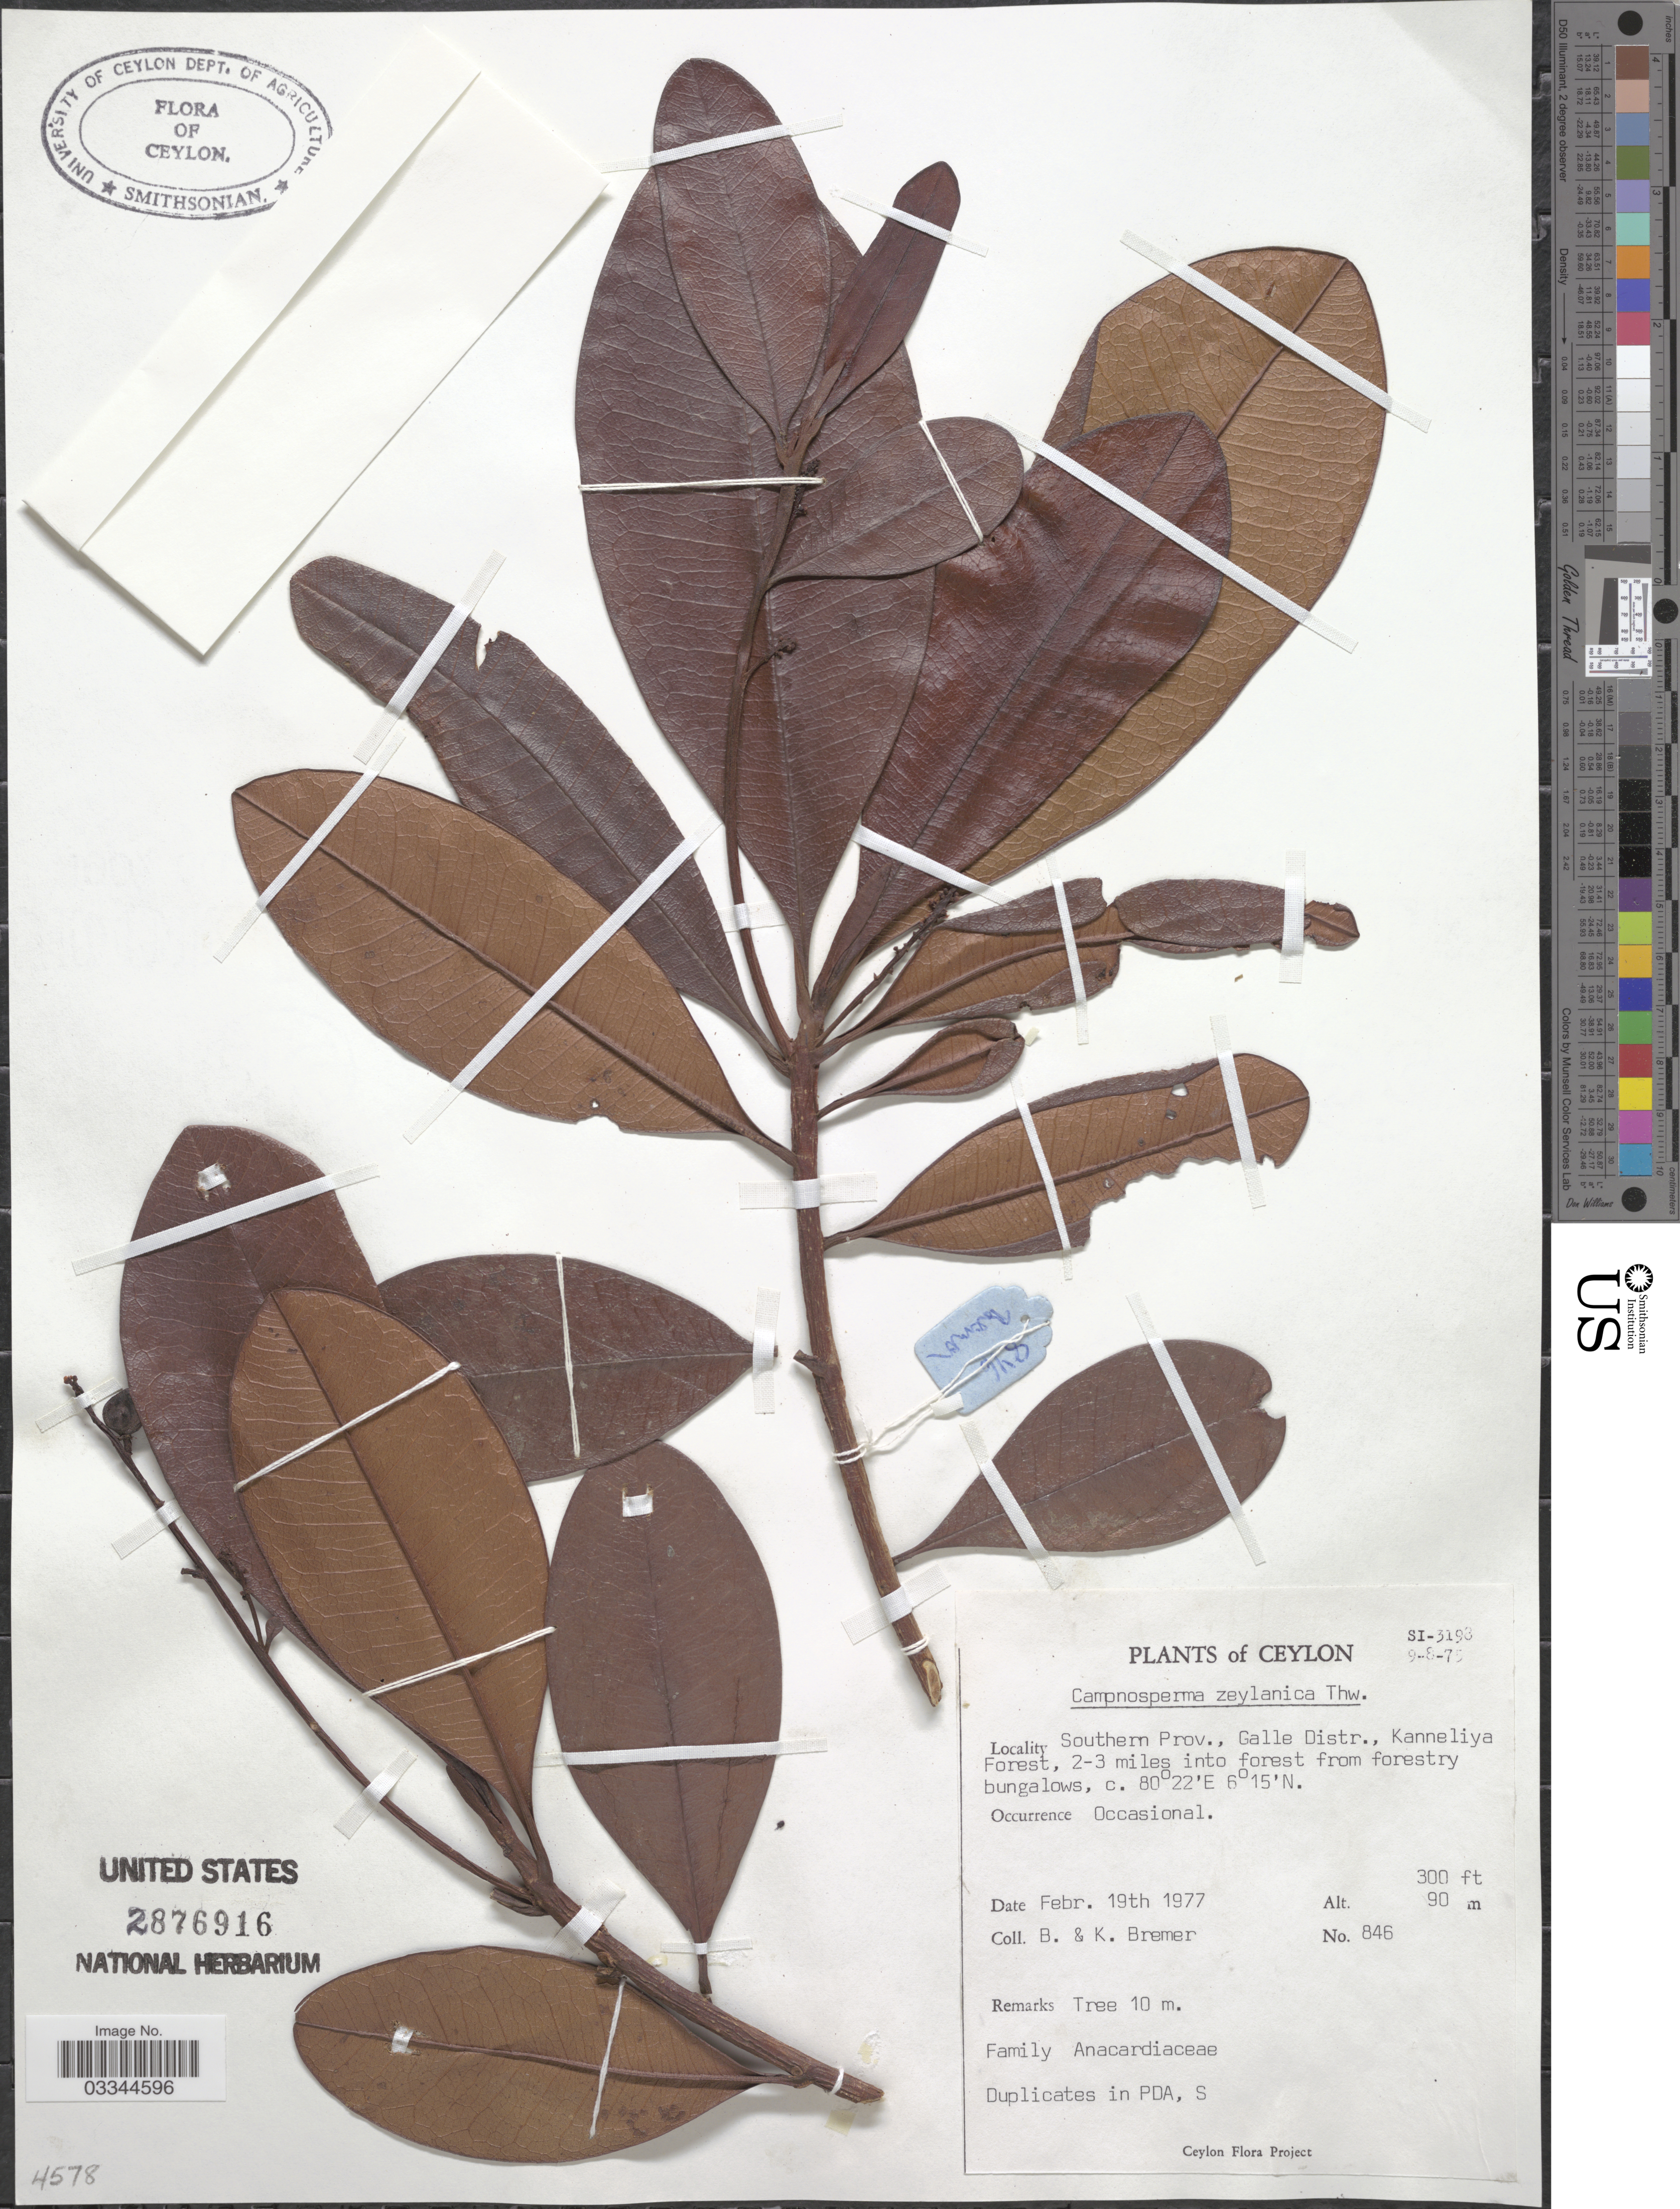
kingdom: Plantae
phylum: Tracheophyta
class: Magnoliopsida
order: Sapindales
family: Anacardiaceae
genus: Campnosperma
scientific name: Campnosperma zeylanicum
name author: Thwaites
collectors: B. Bremer & K. Bremer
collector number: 846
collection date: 1977-02-19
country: Sri Lanka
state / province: Southern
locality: Ceylon. Galle Distr., Kanneliya Forest, 2-3 miles into forest from forestry bungalows.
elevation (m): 91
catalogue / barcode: US 2876916